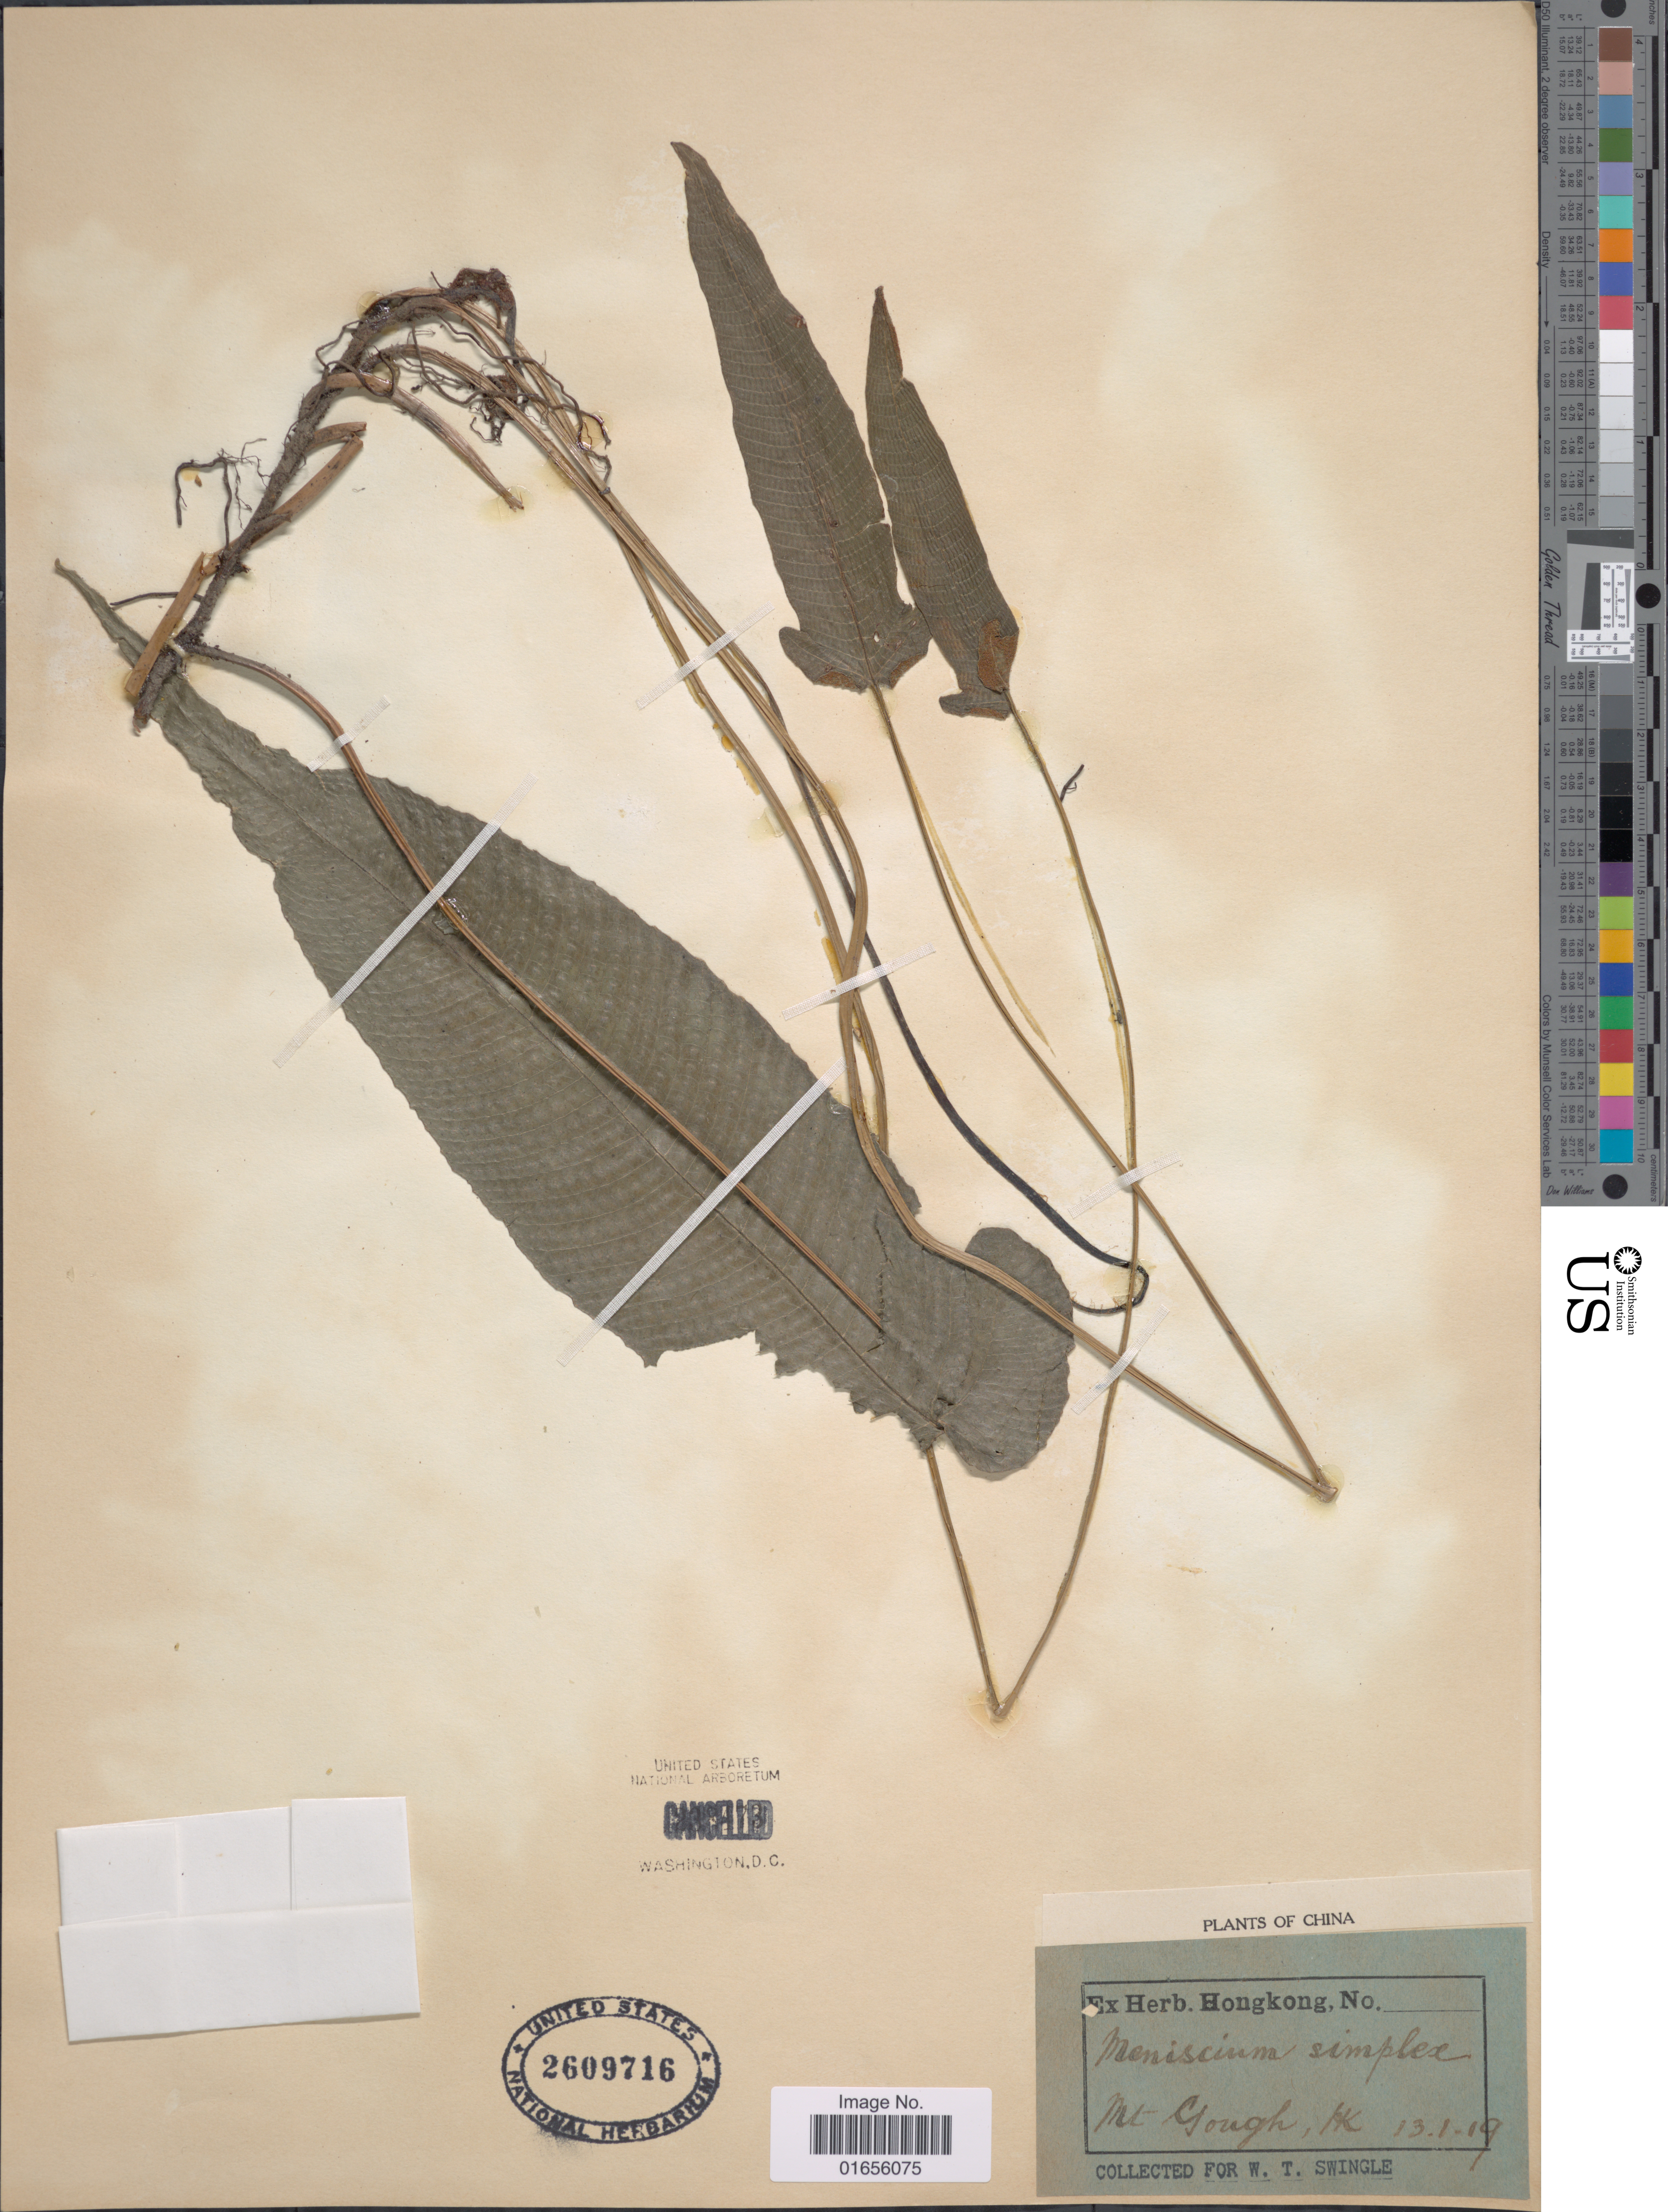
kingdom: Plantae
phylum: Tracheophyta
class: Polypodiopsida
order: Polypodiales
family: Thelypteridaceae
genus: Pronephrium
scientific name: Pronephrium triphyllum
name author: (Sw.) Holttum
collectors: W. T. Swingle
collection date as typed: Transcribed d/m/y: 31/1/19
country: China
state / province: Hong Kong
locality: Mt. Gough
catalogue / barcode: US 2609716